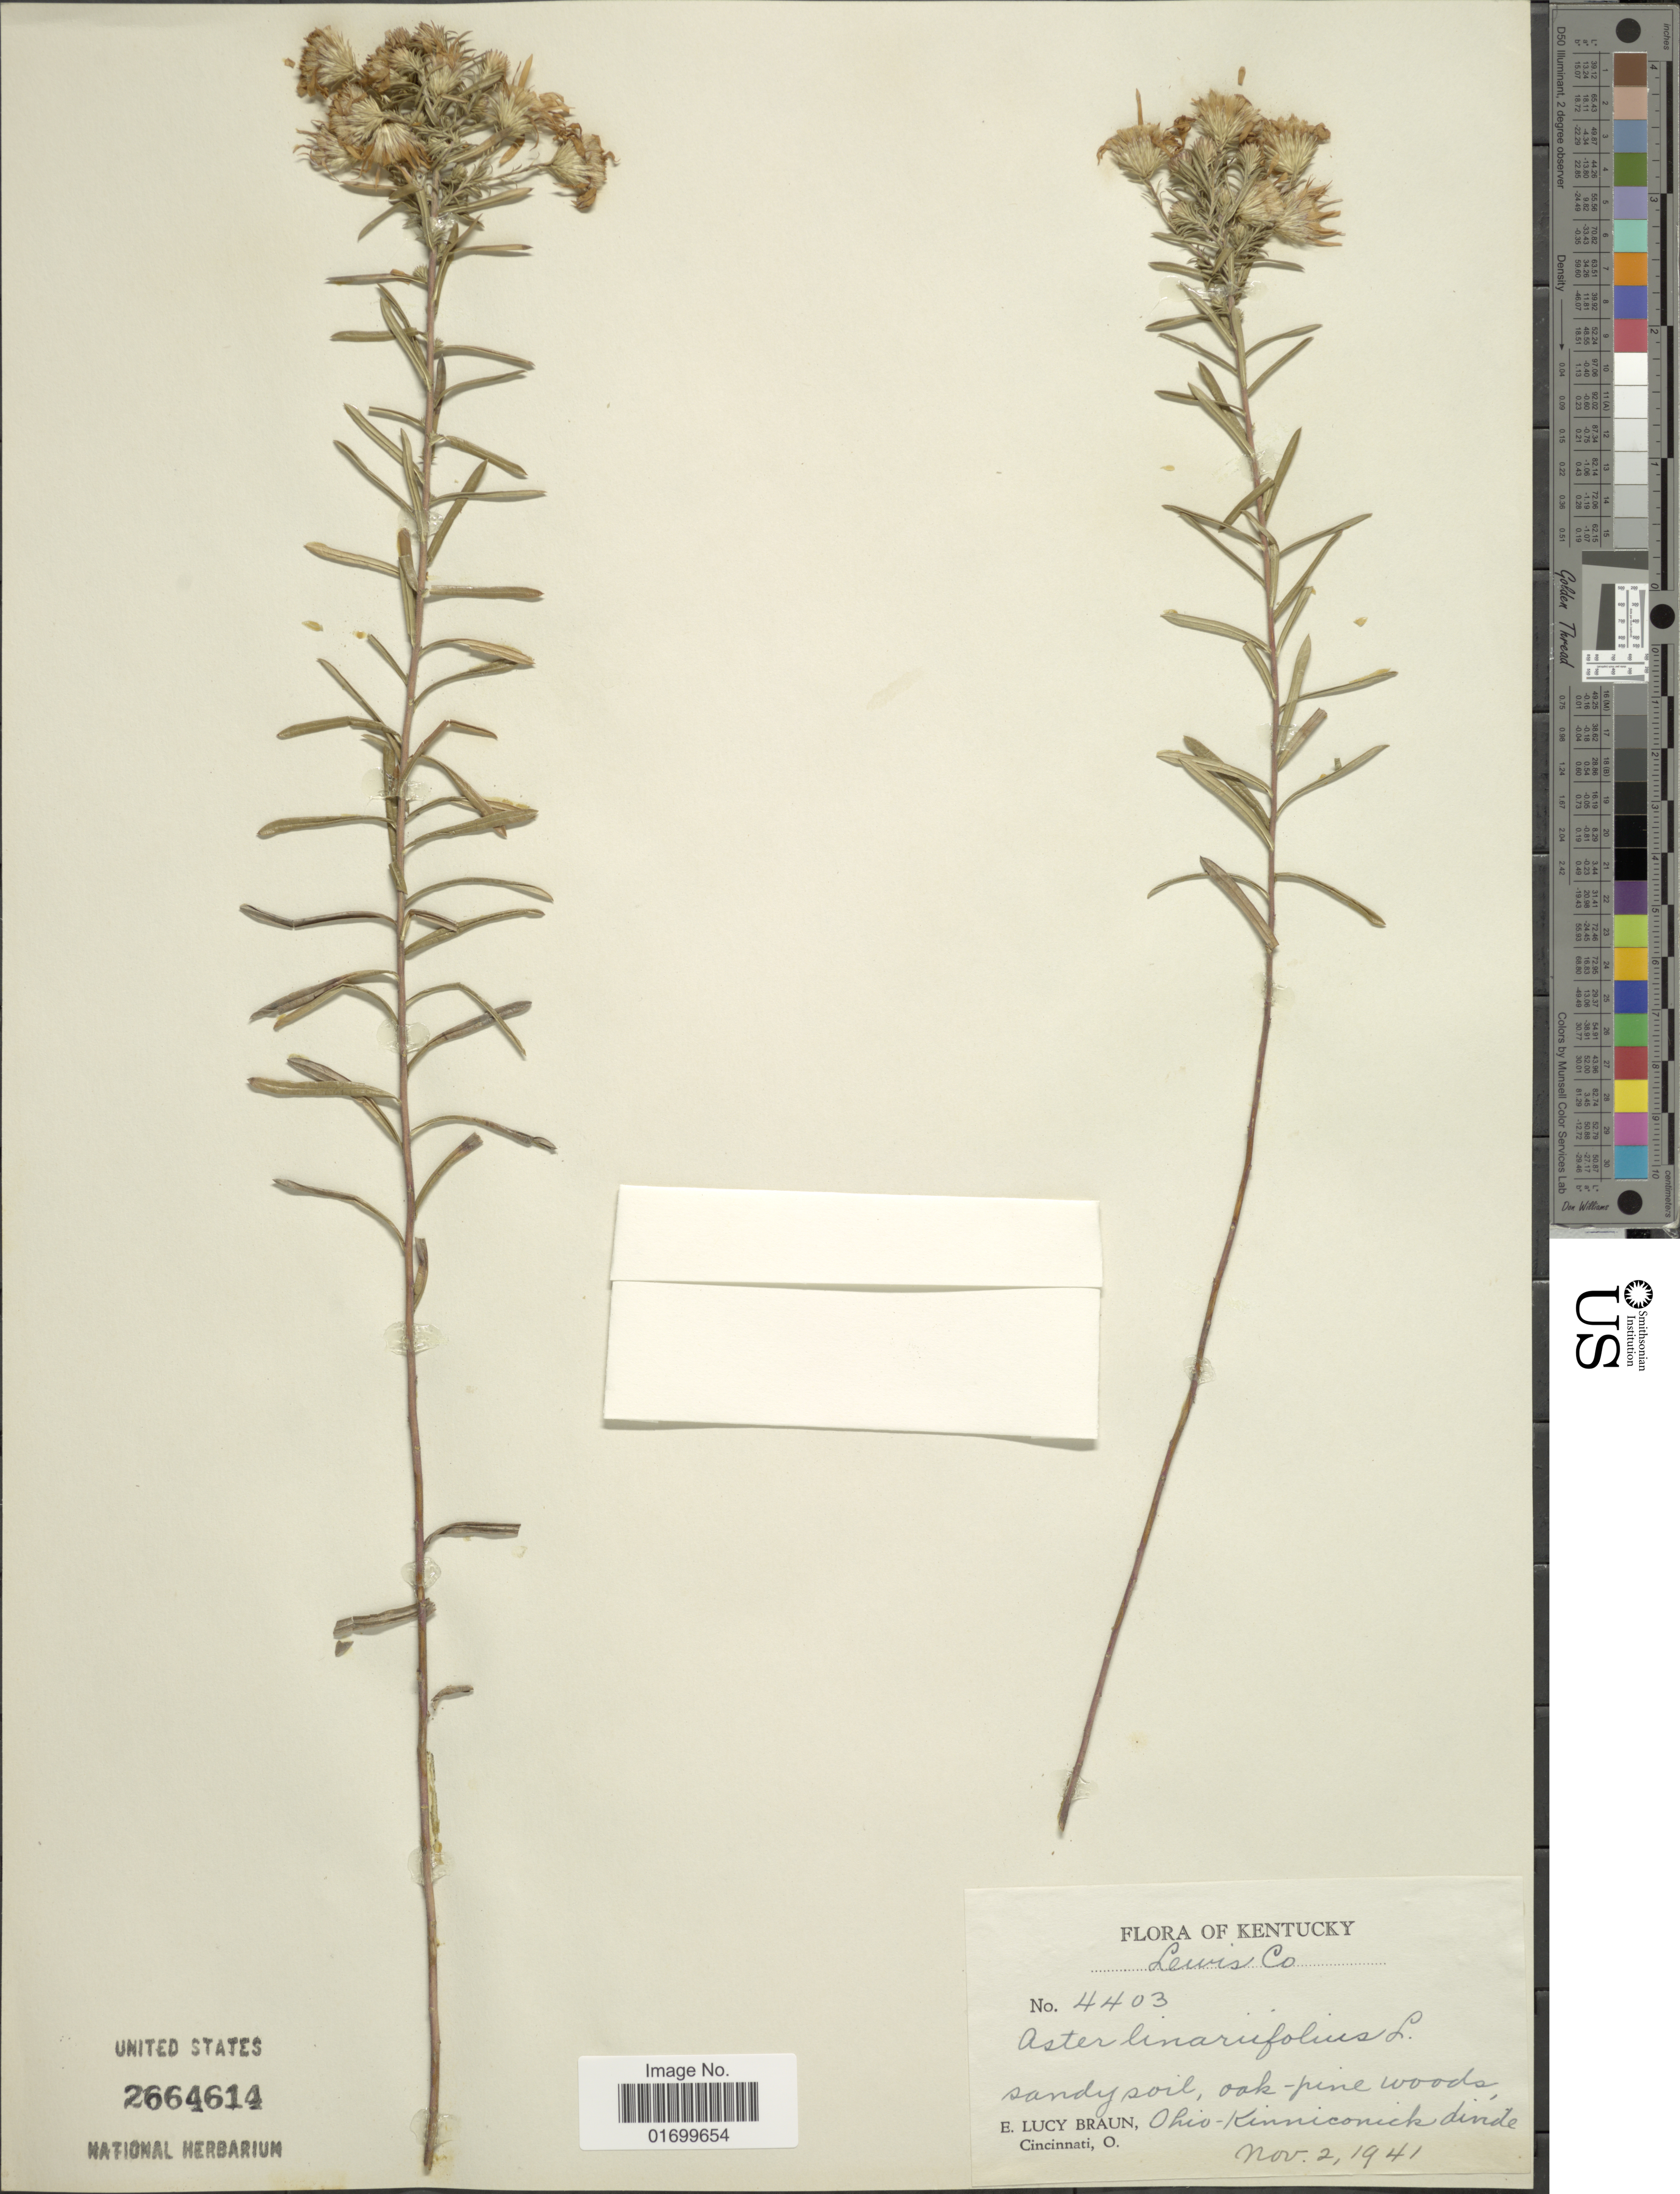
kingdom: Plantae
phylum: Tracheophyta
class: Magnoliopsida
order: Asterales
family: Asteraceae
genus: Ionactis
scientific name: Ionactis linariifolia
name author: (L.) Greene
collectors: E. L. Braun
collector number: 4403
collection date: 1941-11-02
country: United States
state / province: Kentucky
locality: Lewis Co., sandy soil, oak- [ine woods, Ohio-Kinniconick divide.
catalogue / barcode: US 2664614